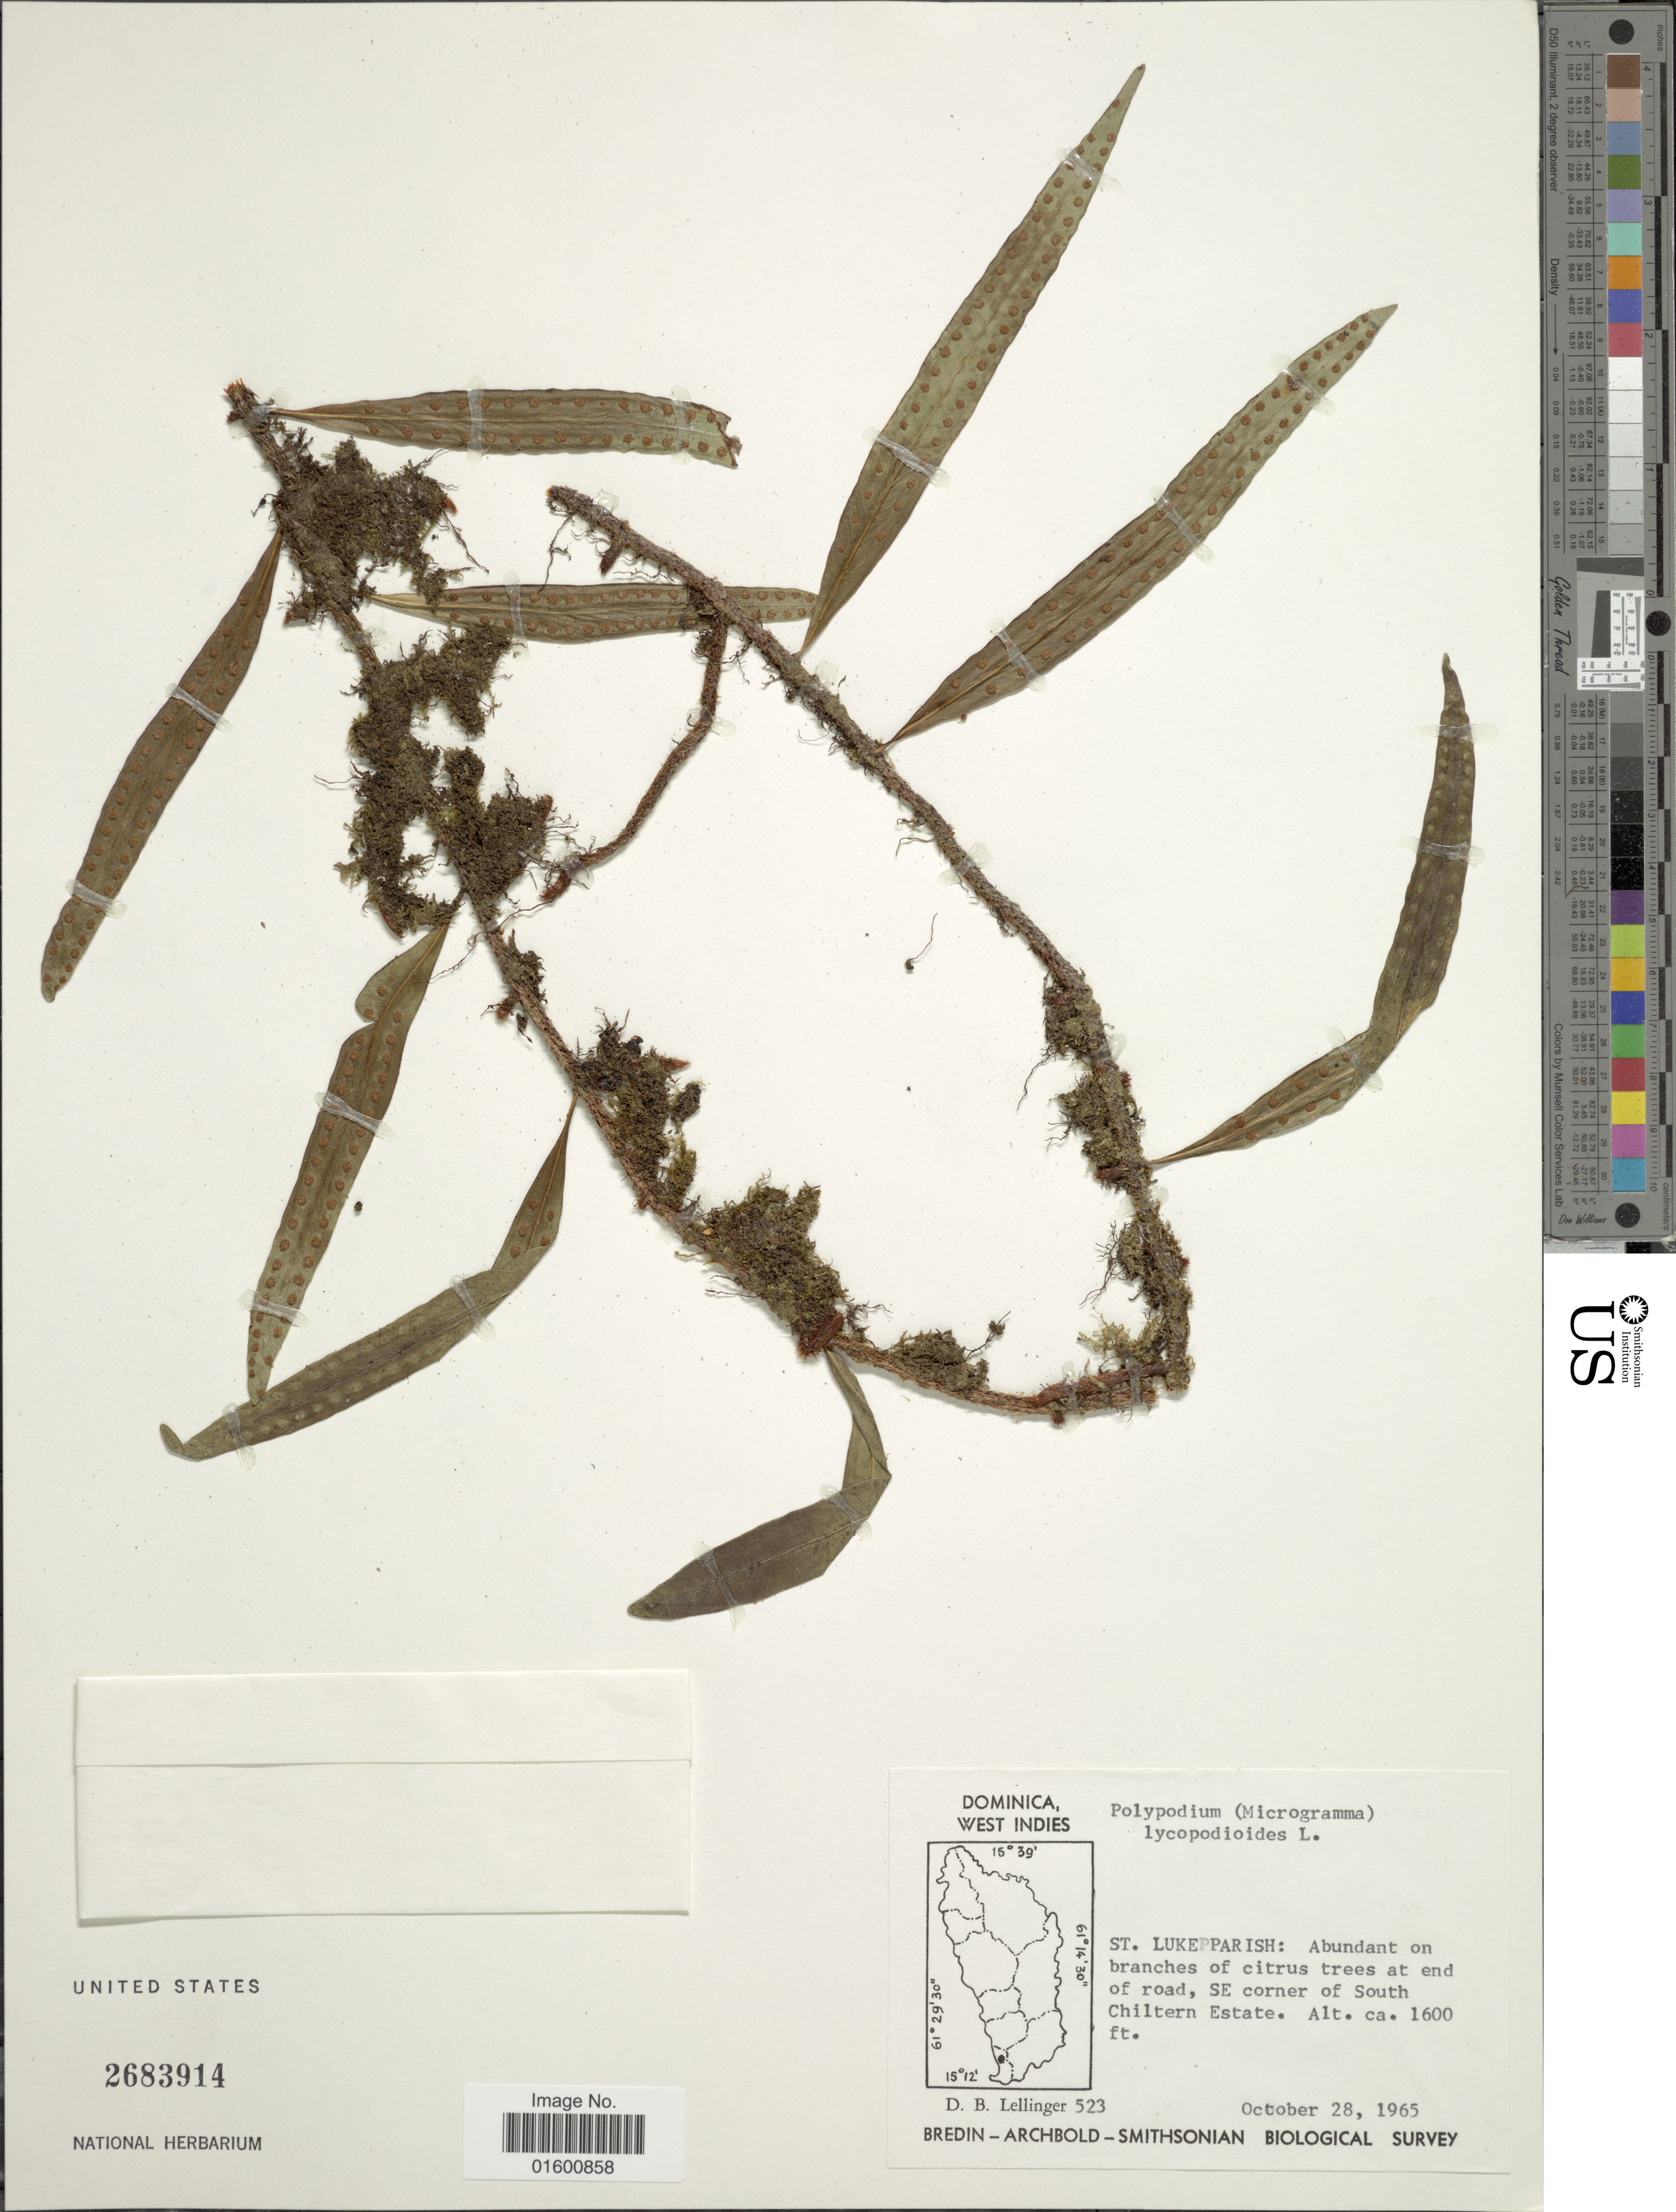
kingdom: Plantae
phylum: Tracheophyta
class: Polypodiopsida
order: Polypodiales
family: Polypodiaceae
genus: Microgramma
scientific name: Microgramma lycopodioides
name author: (L.) Copel.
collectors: D. B. Lellinger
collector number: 523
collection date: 1965-10-28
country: Dominica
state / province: St. Luke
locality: Dominica, West Indies, St. Luke Parish, SE corner of South Chiltern Estate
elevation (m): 488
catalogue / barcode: US 2683914